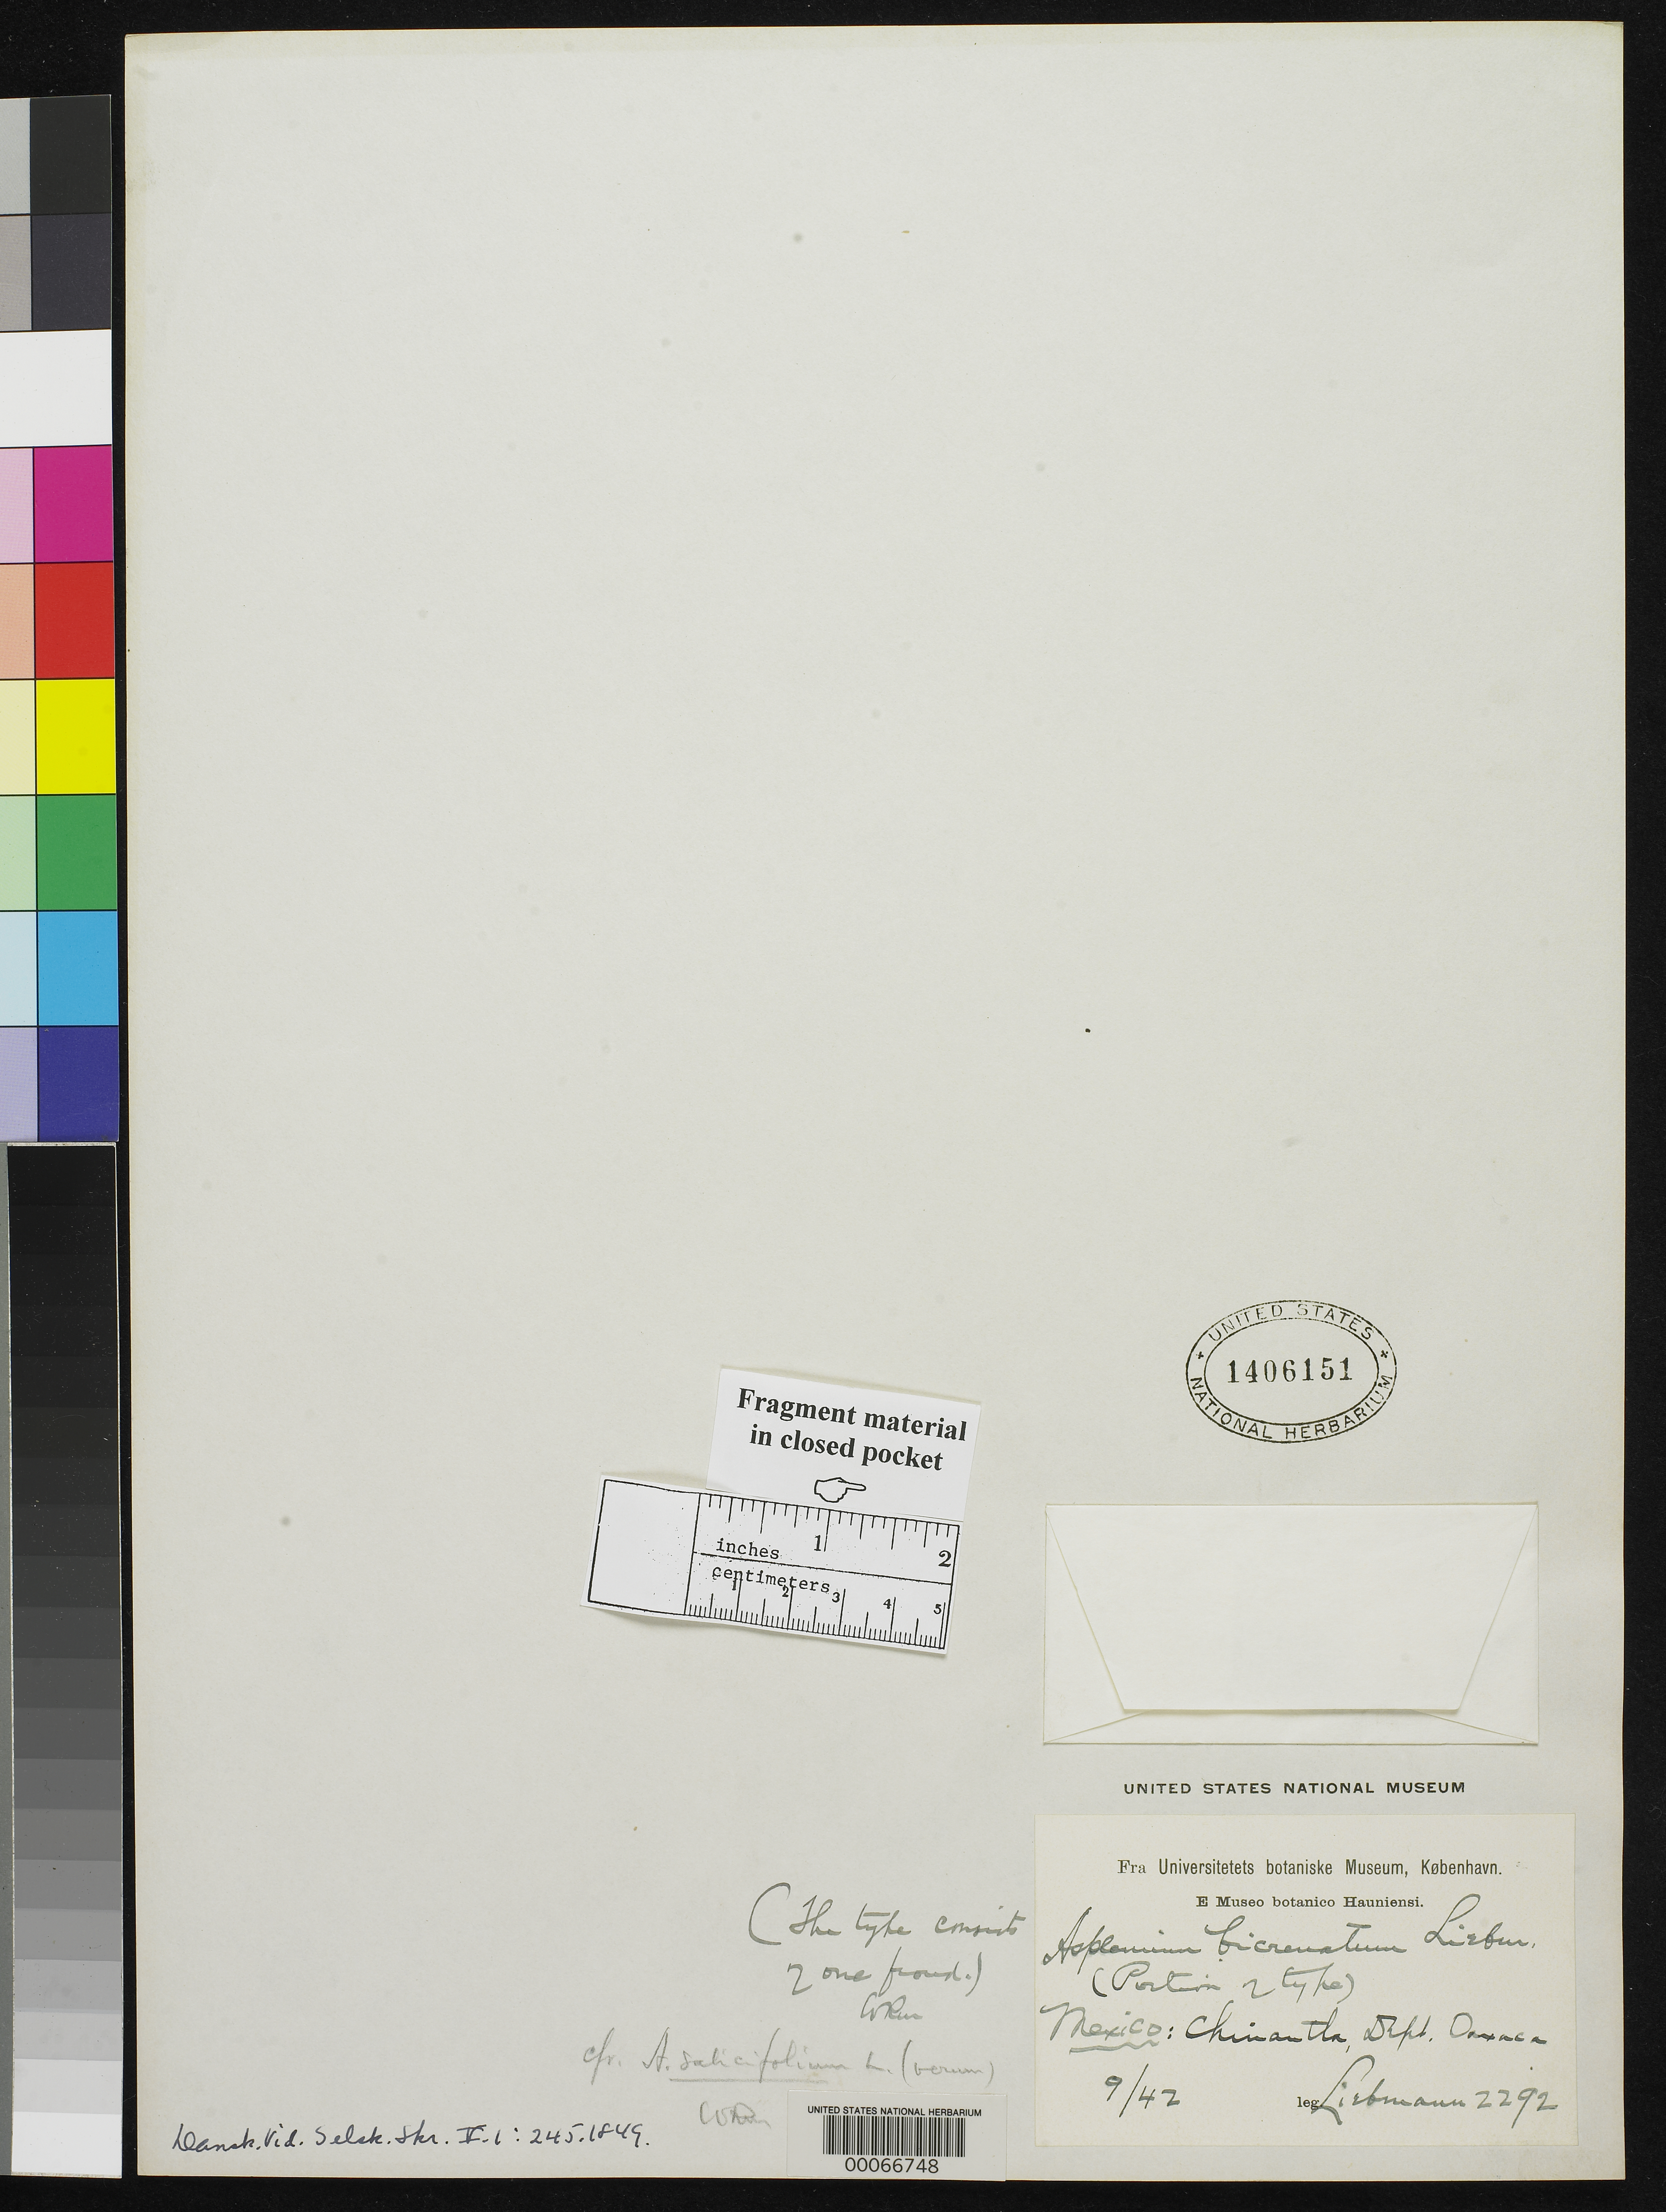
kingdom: Plantae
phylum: Tracheophyta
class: Polypodiopsida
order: Polypodiales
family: Aspleniaceae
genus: Asplenium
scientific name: Asplenium bicrenatum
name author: Liebm.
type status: Type Fragment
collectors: F. M. Liebmann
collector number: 2292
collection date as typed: Sep 1842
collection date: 1842-09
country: Mexico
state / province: Oaxaca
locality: Chimantla.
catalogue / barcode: US 1406151